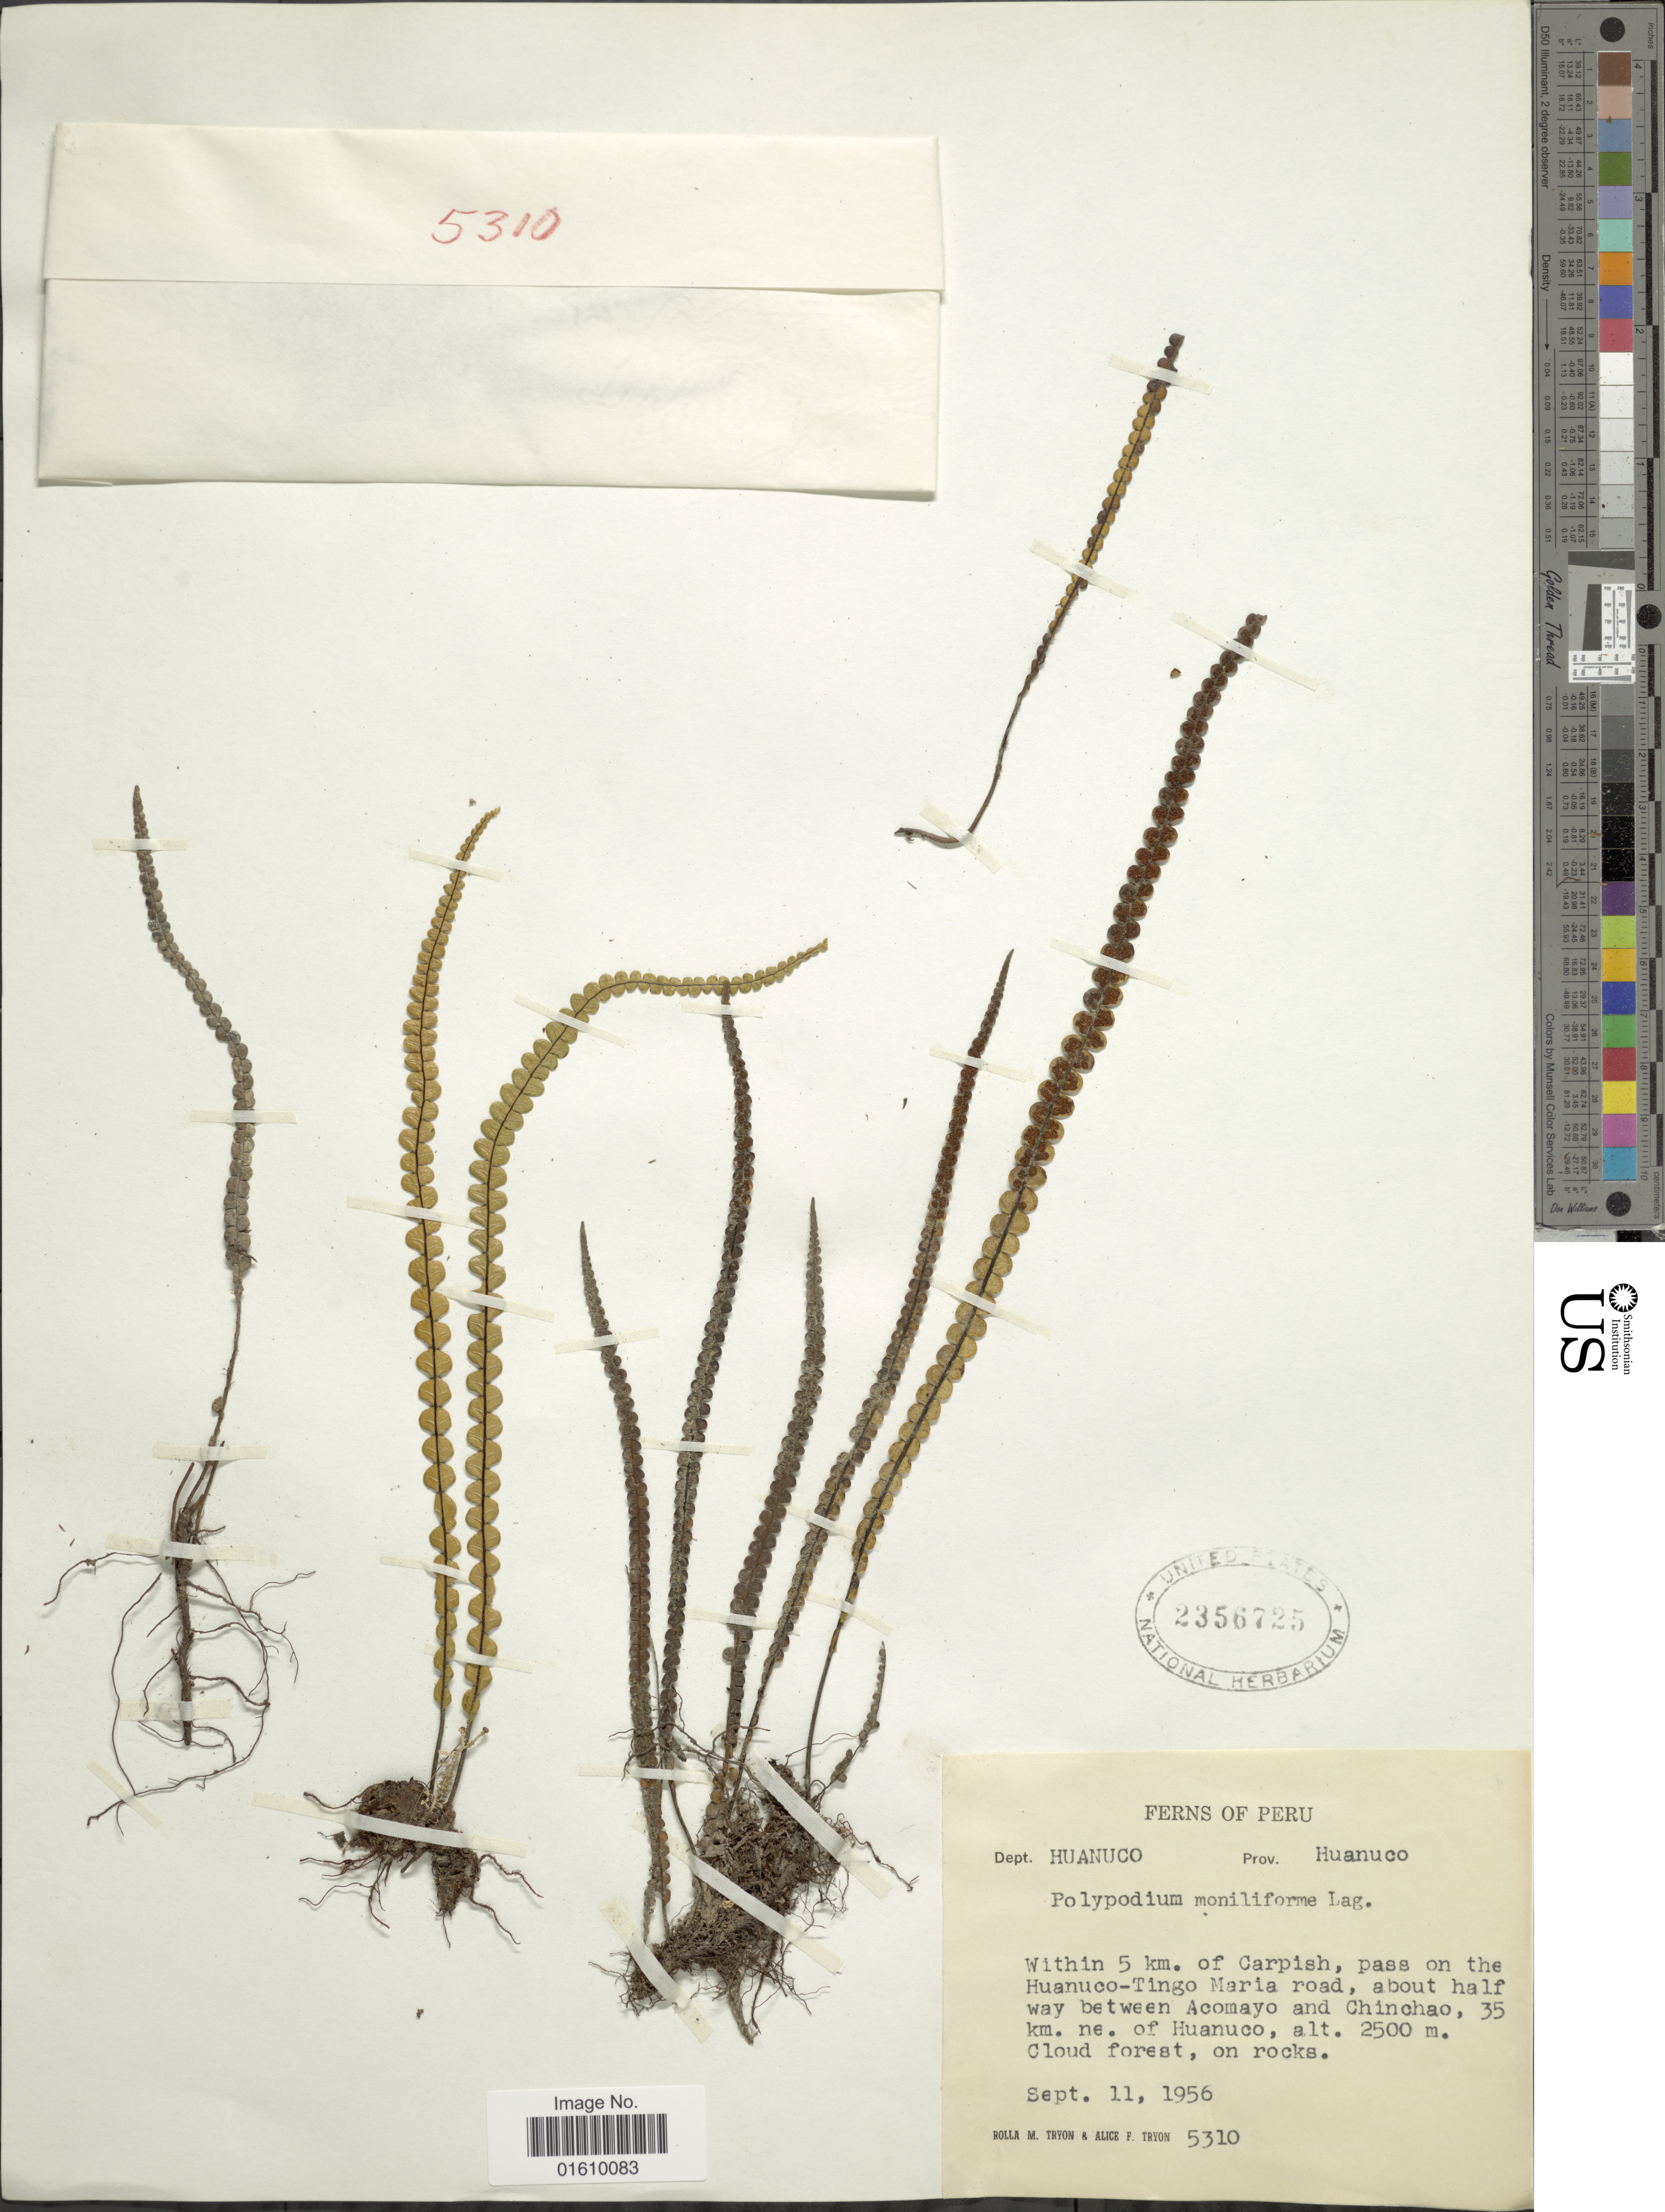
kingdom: Plantae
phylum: Tracheophyta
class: Polypodiopsida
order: Polypodiales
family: Polypodiaceae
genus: Melpomene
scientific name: Melpomene moniliformis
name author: (Lag. ex Sw.) A.R. Sm. & R.C. Moran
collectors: R. M. Tryon & A. F. Tryon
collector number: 5310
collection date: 1956-09-11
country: Peru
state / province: Huánuco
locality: Prov. Huanuco, Within 5 km. of Carpish, pass on the Huanuco-Tingo Maria Road, about half way between Acomaya and Chinchai, 35 km. ne. of Huanuco.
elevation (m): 2500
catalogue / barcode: US 2356725